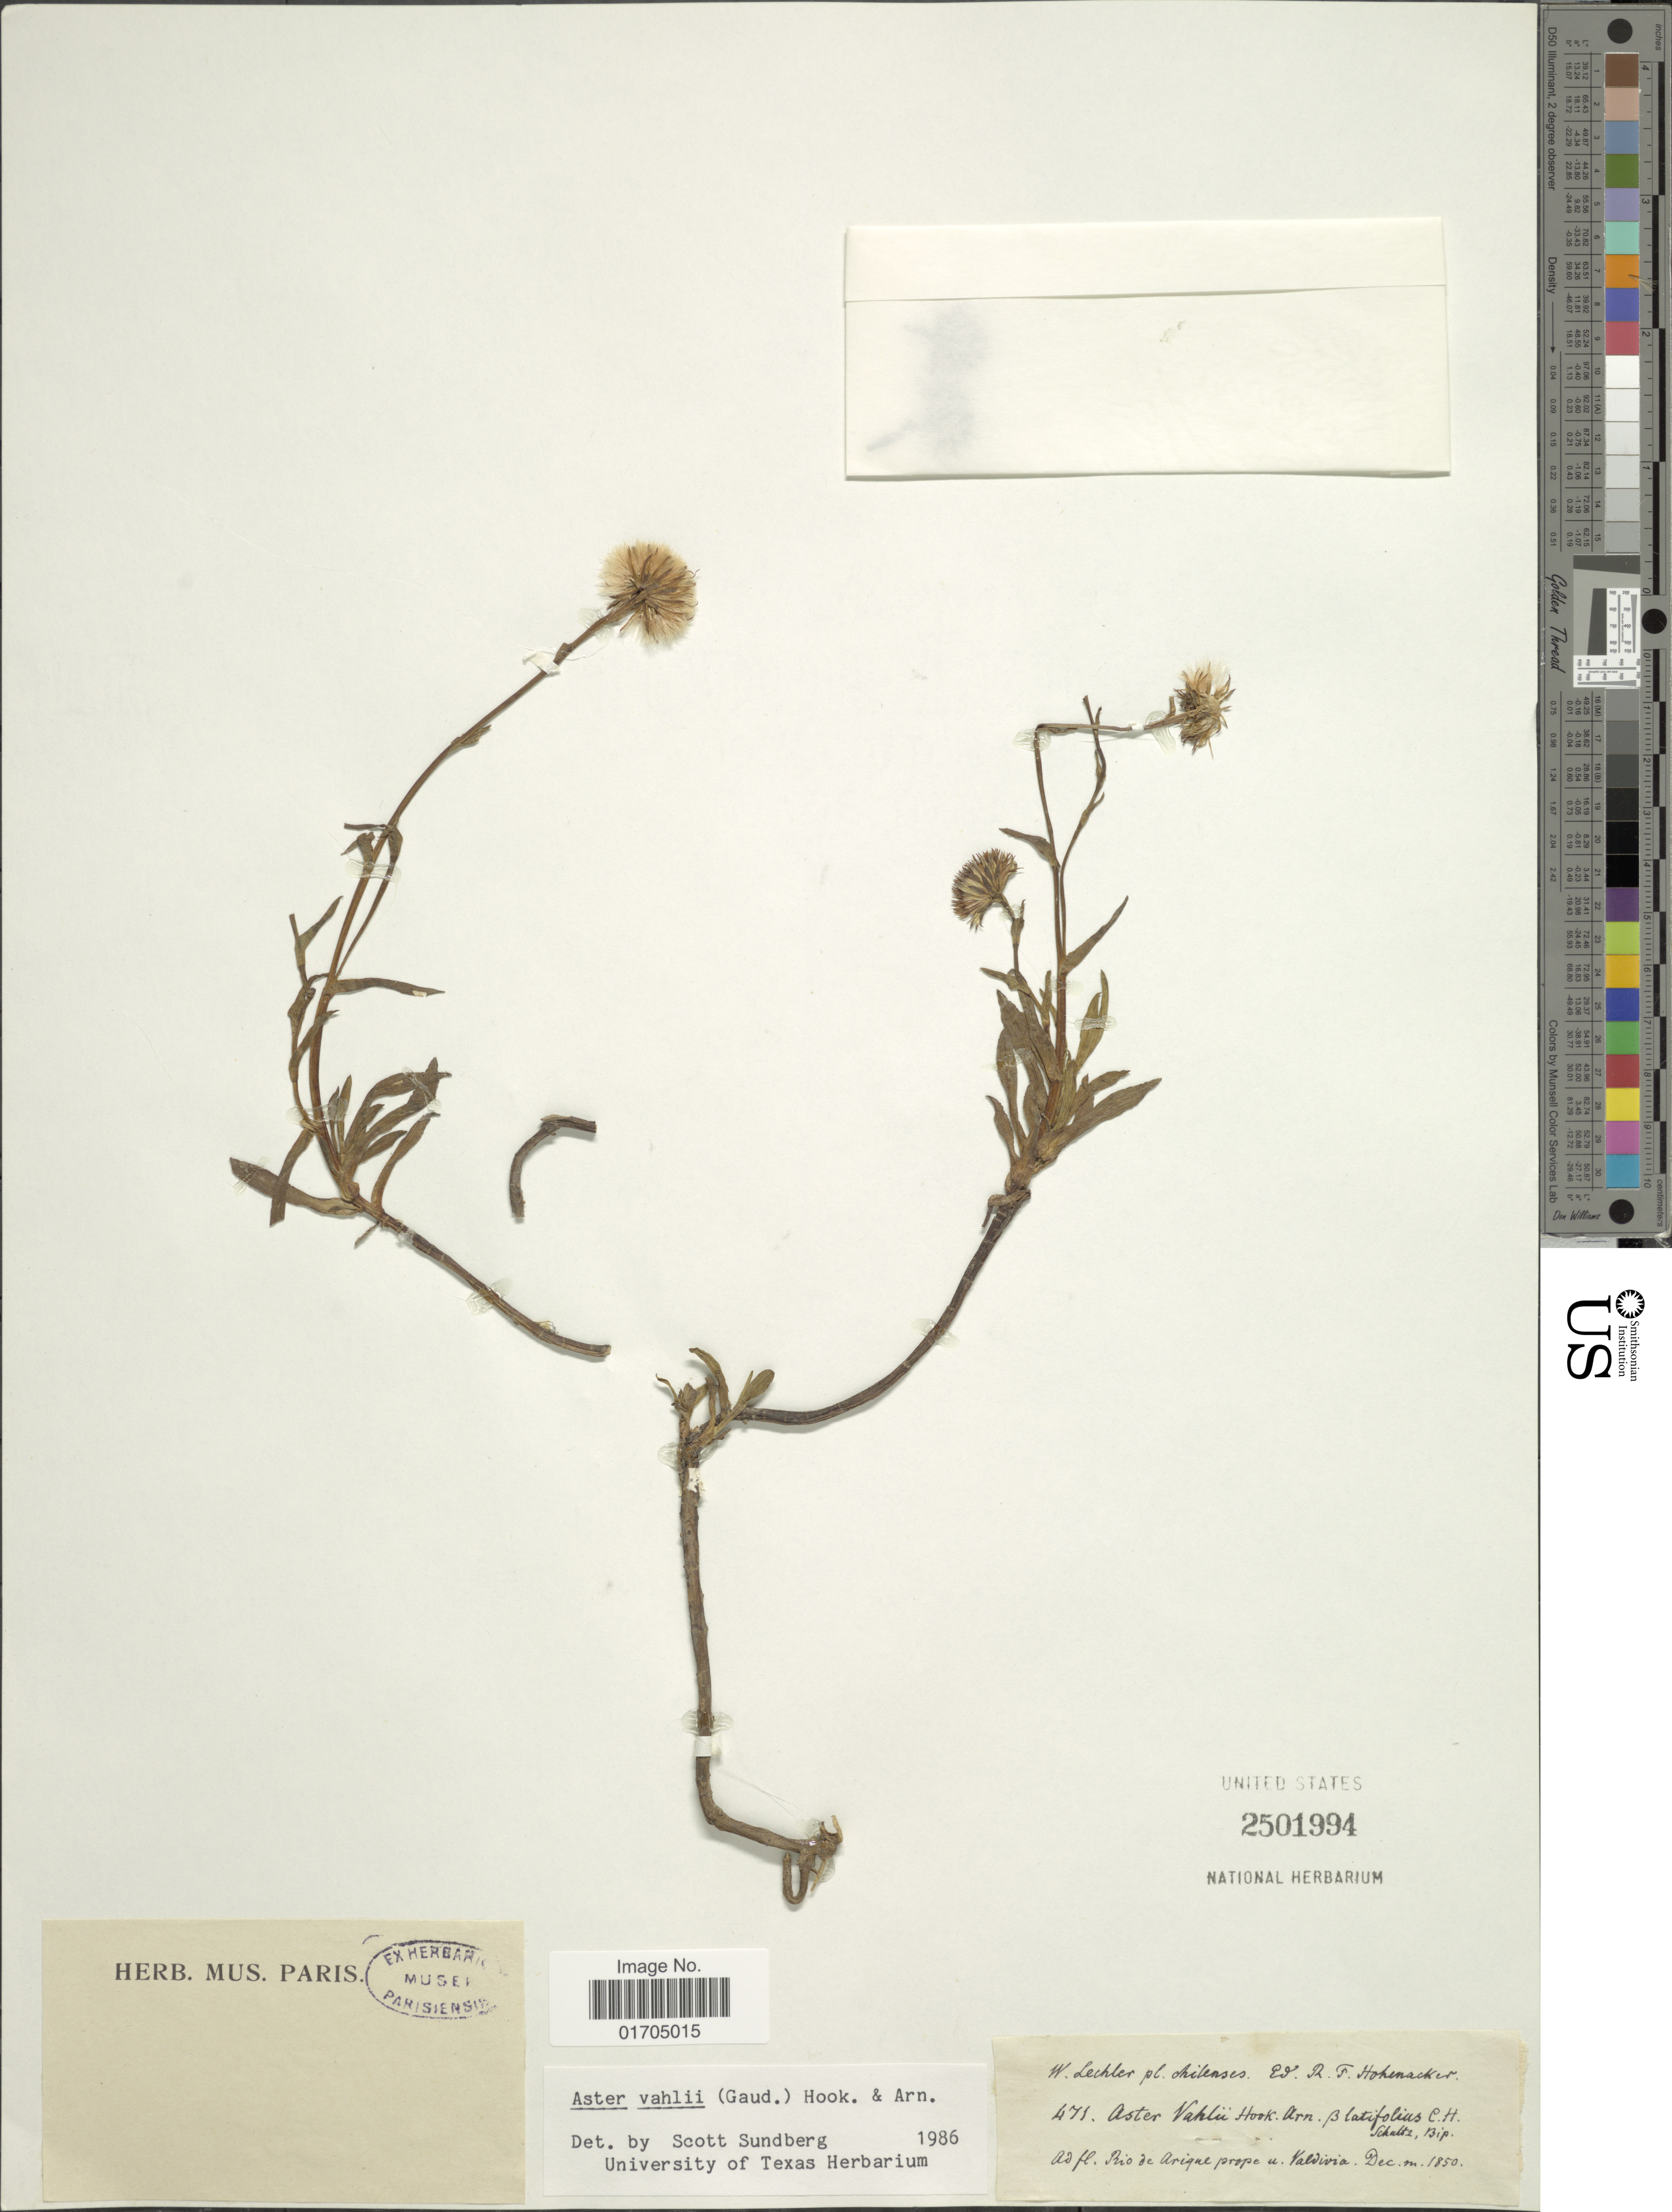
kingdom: Plantae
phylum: Tracheophyta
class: Magnoliopsida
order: Asterales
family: Asteraceae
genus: Symphyotrichum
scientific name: Symphyotrichum vahlii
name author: (Gaudich.) G.L. Nesom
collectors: W. Lechler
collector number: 475*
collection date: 1850-12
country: Chile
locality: Ad fl. Rio de Arique prope u. Valdivia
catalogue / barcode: US 2501994